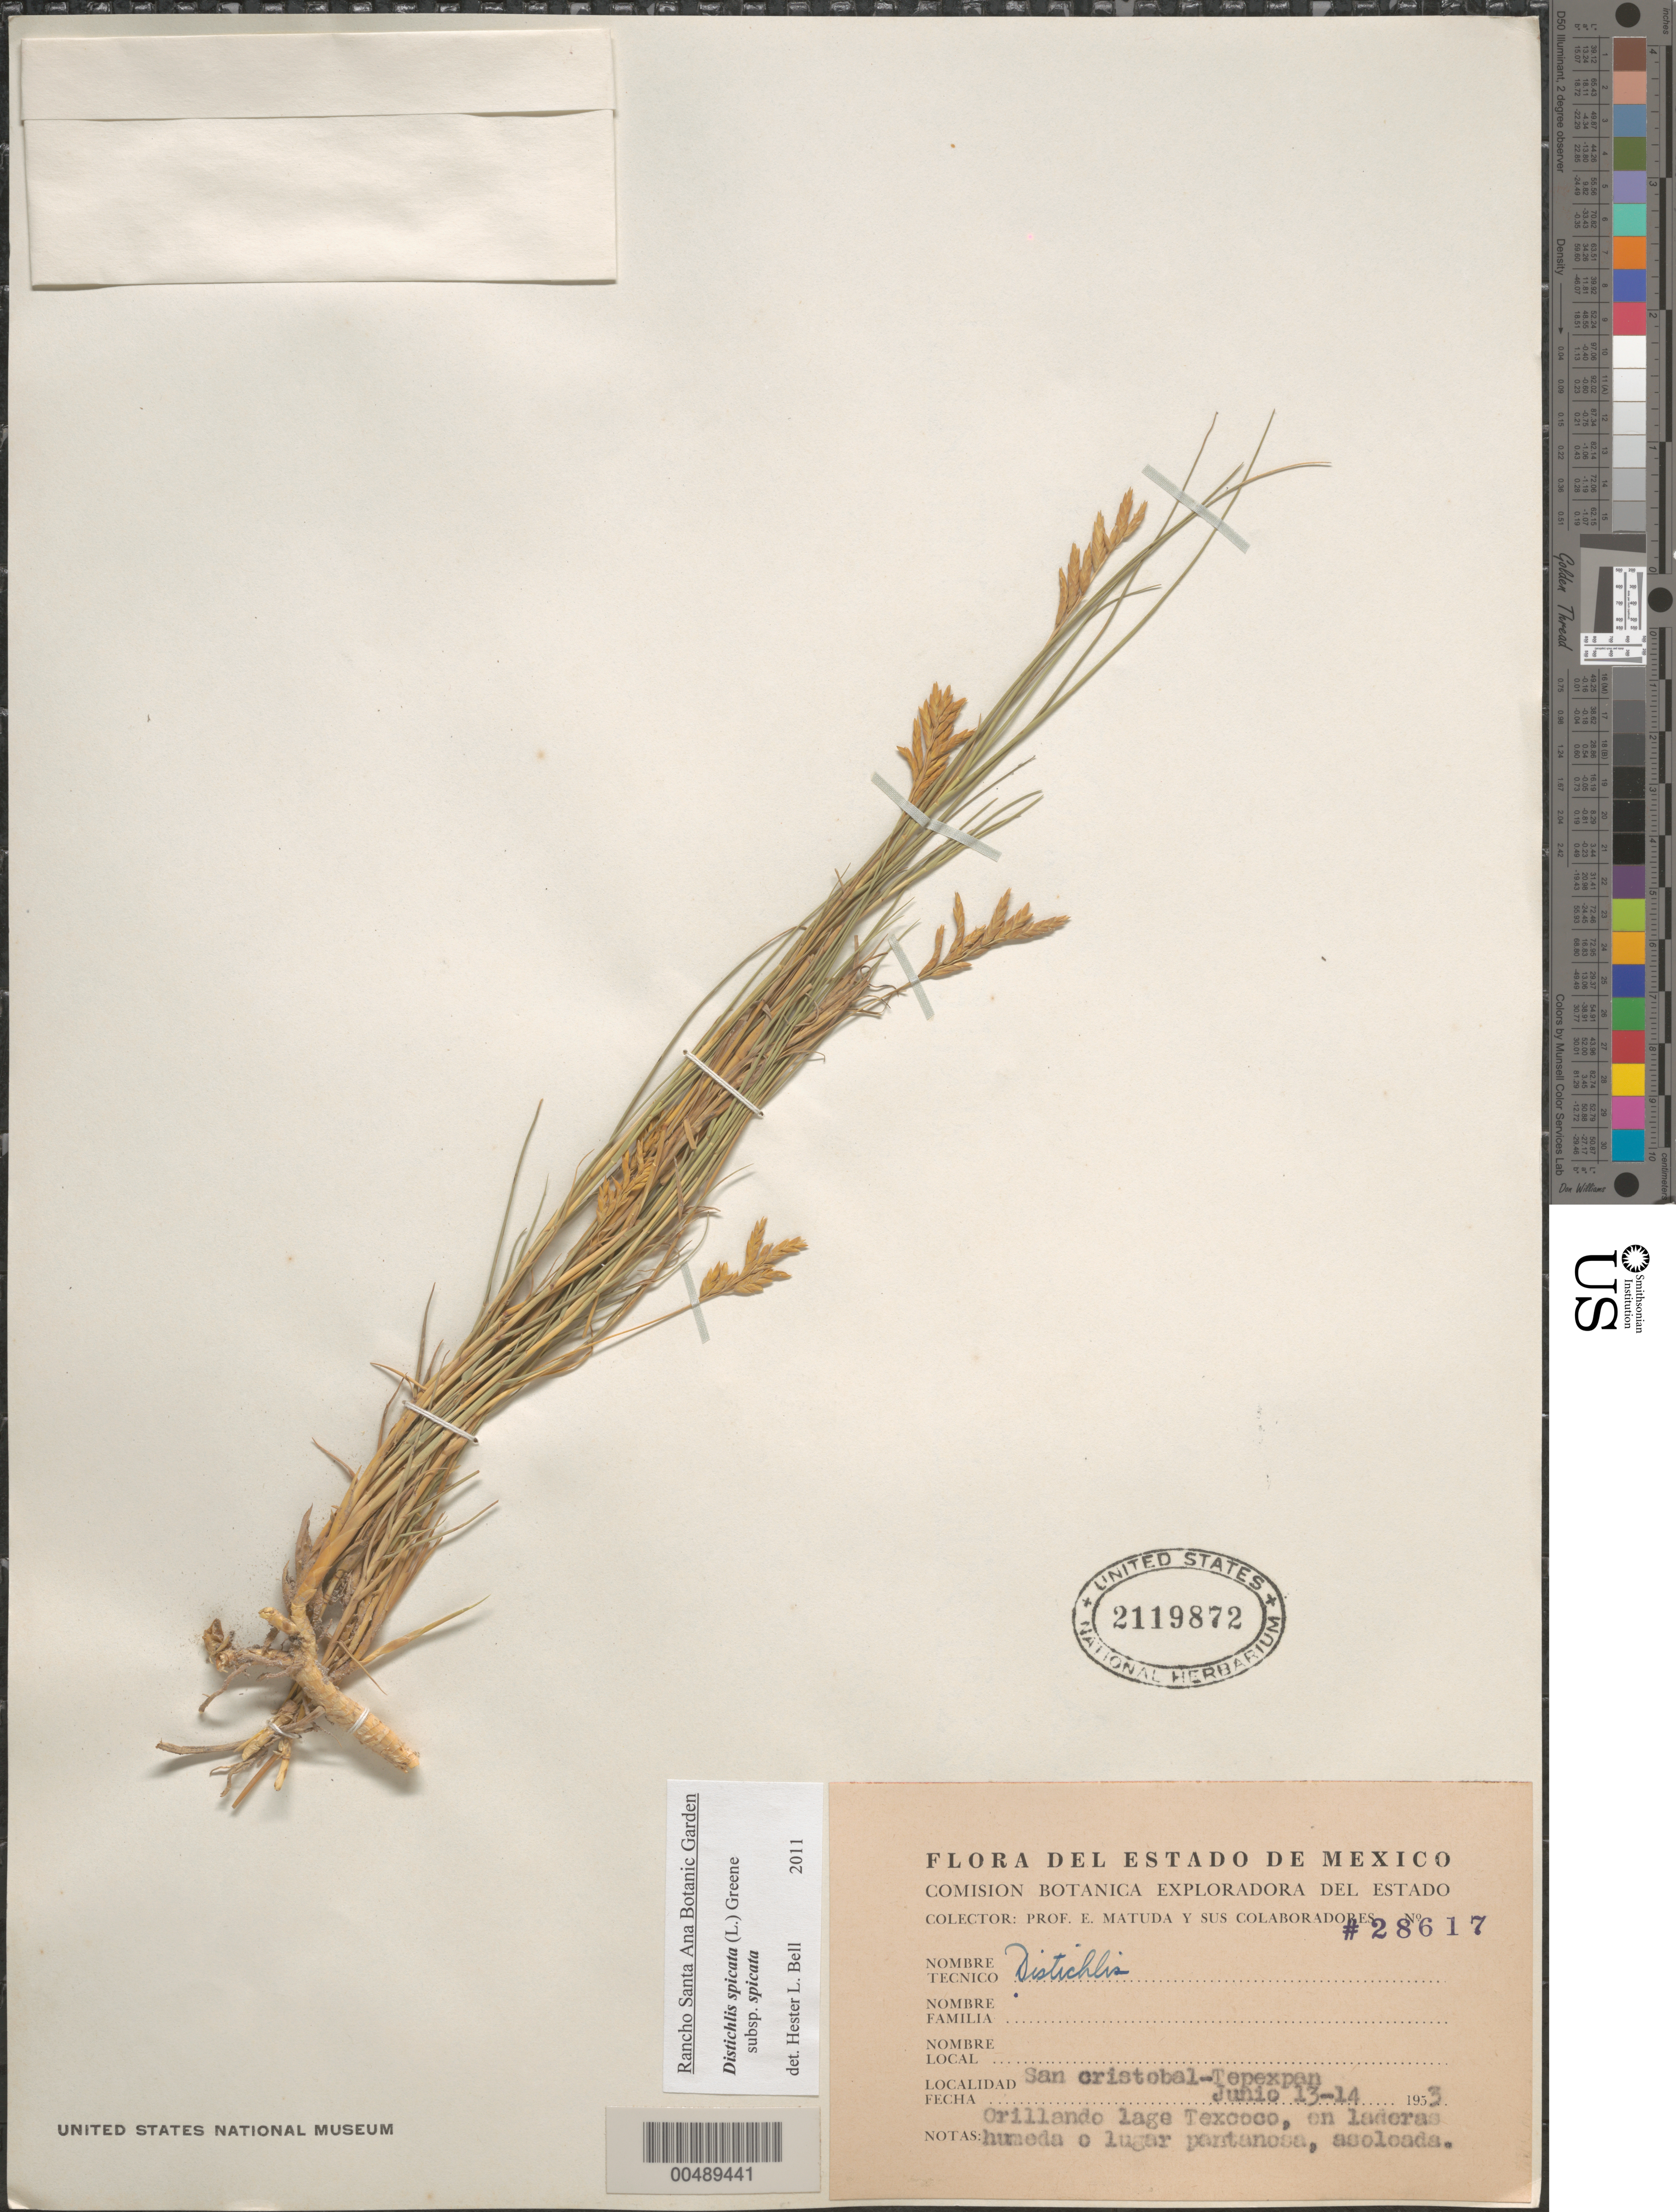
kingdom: Plantae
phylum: Tracheophyta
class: Liliopsida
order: Poales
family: Poaceae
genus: Distichlis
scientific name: Distichlis spicata subsp. spicata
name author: (L.) Greene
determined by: Bell, H. L.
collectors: E. Matuda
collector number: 28617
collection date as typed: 13 Jun 1953 to 14 Jun 1953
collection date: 1953-06-13/1953-06-14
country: Mexico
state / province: México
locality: San Cristobal-Tepexpan, Orillando lage Texcoco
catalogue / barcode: US 2119872